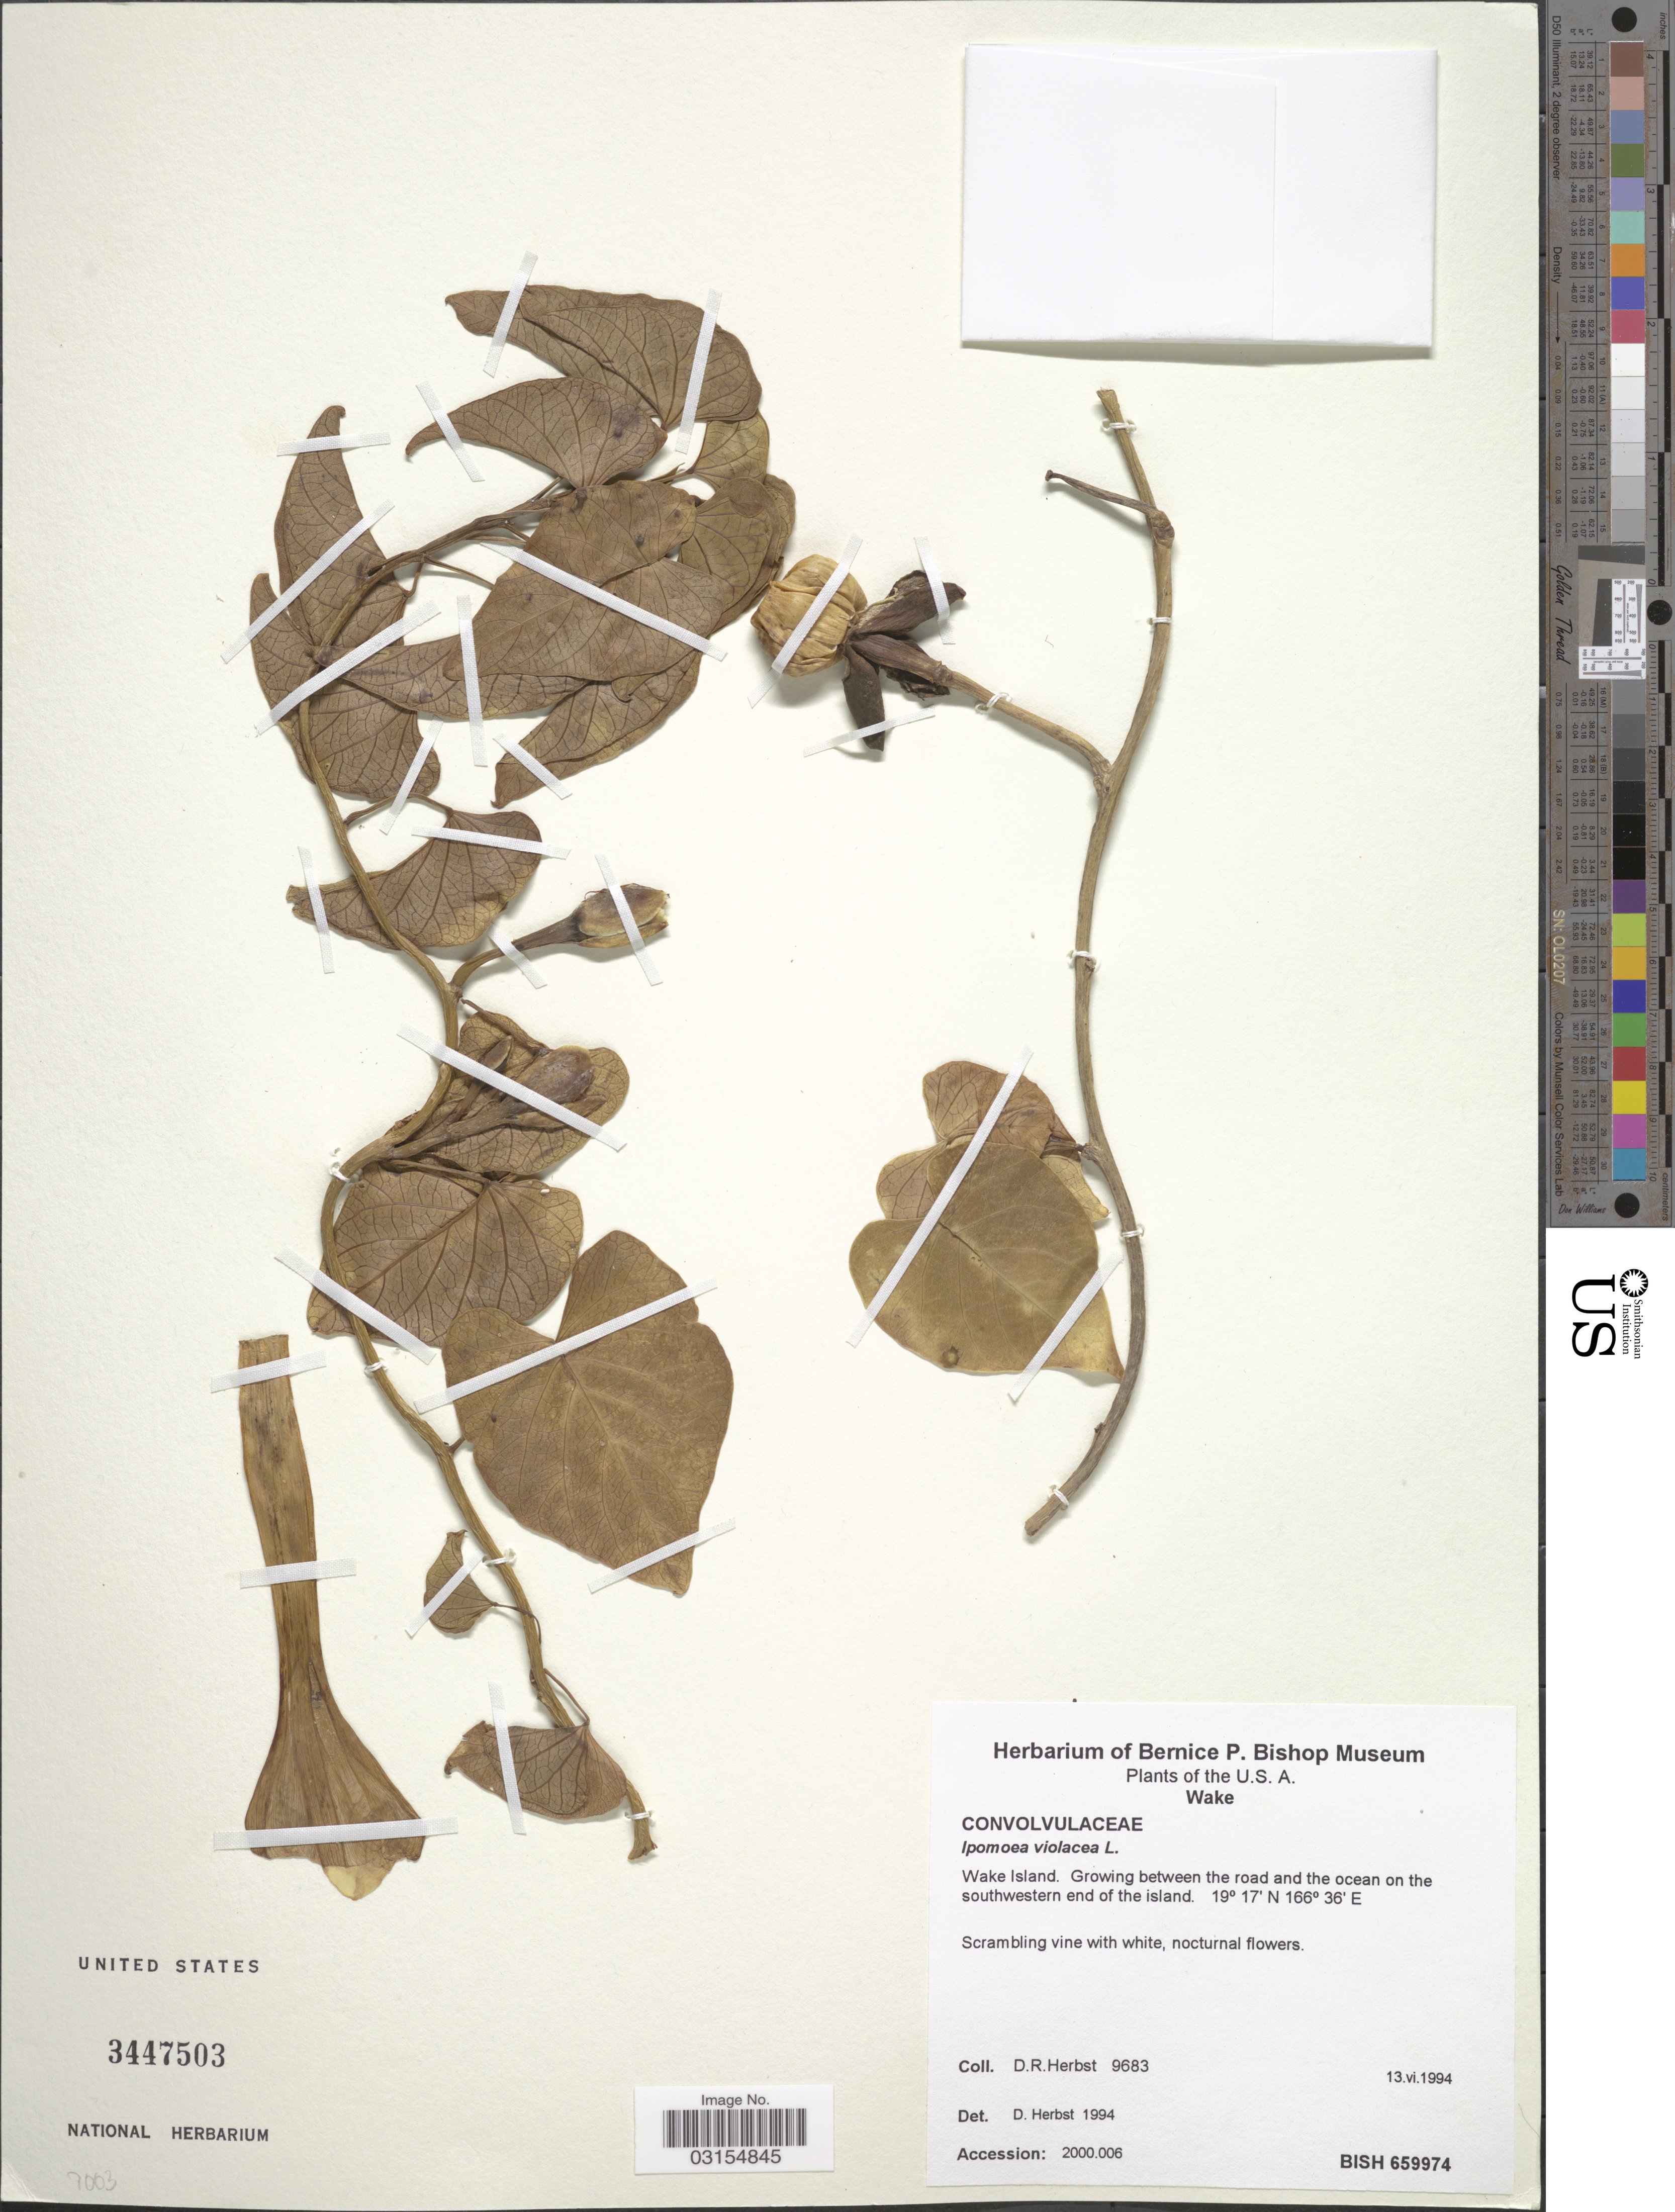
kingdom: Plantae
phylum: Tracheophyta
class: Magnoliopsida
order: Solanales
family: Convolvulaceae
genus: Ipomoea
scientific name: Ipomoea violacea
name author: L.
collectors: D. R. Herbst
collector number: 9683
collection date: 1994-06-13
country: U.S. Administered Pacific Islands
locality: Wake, Wake Island. Growing between the road and the ocean on the southwestern end of the island.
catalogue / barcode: US 3447503